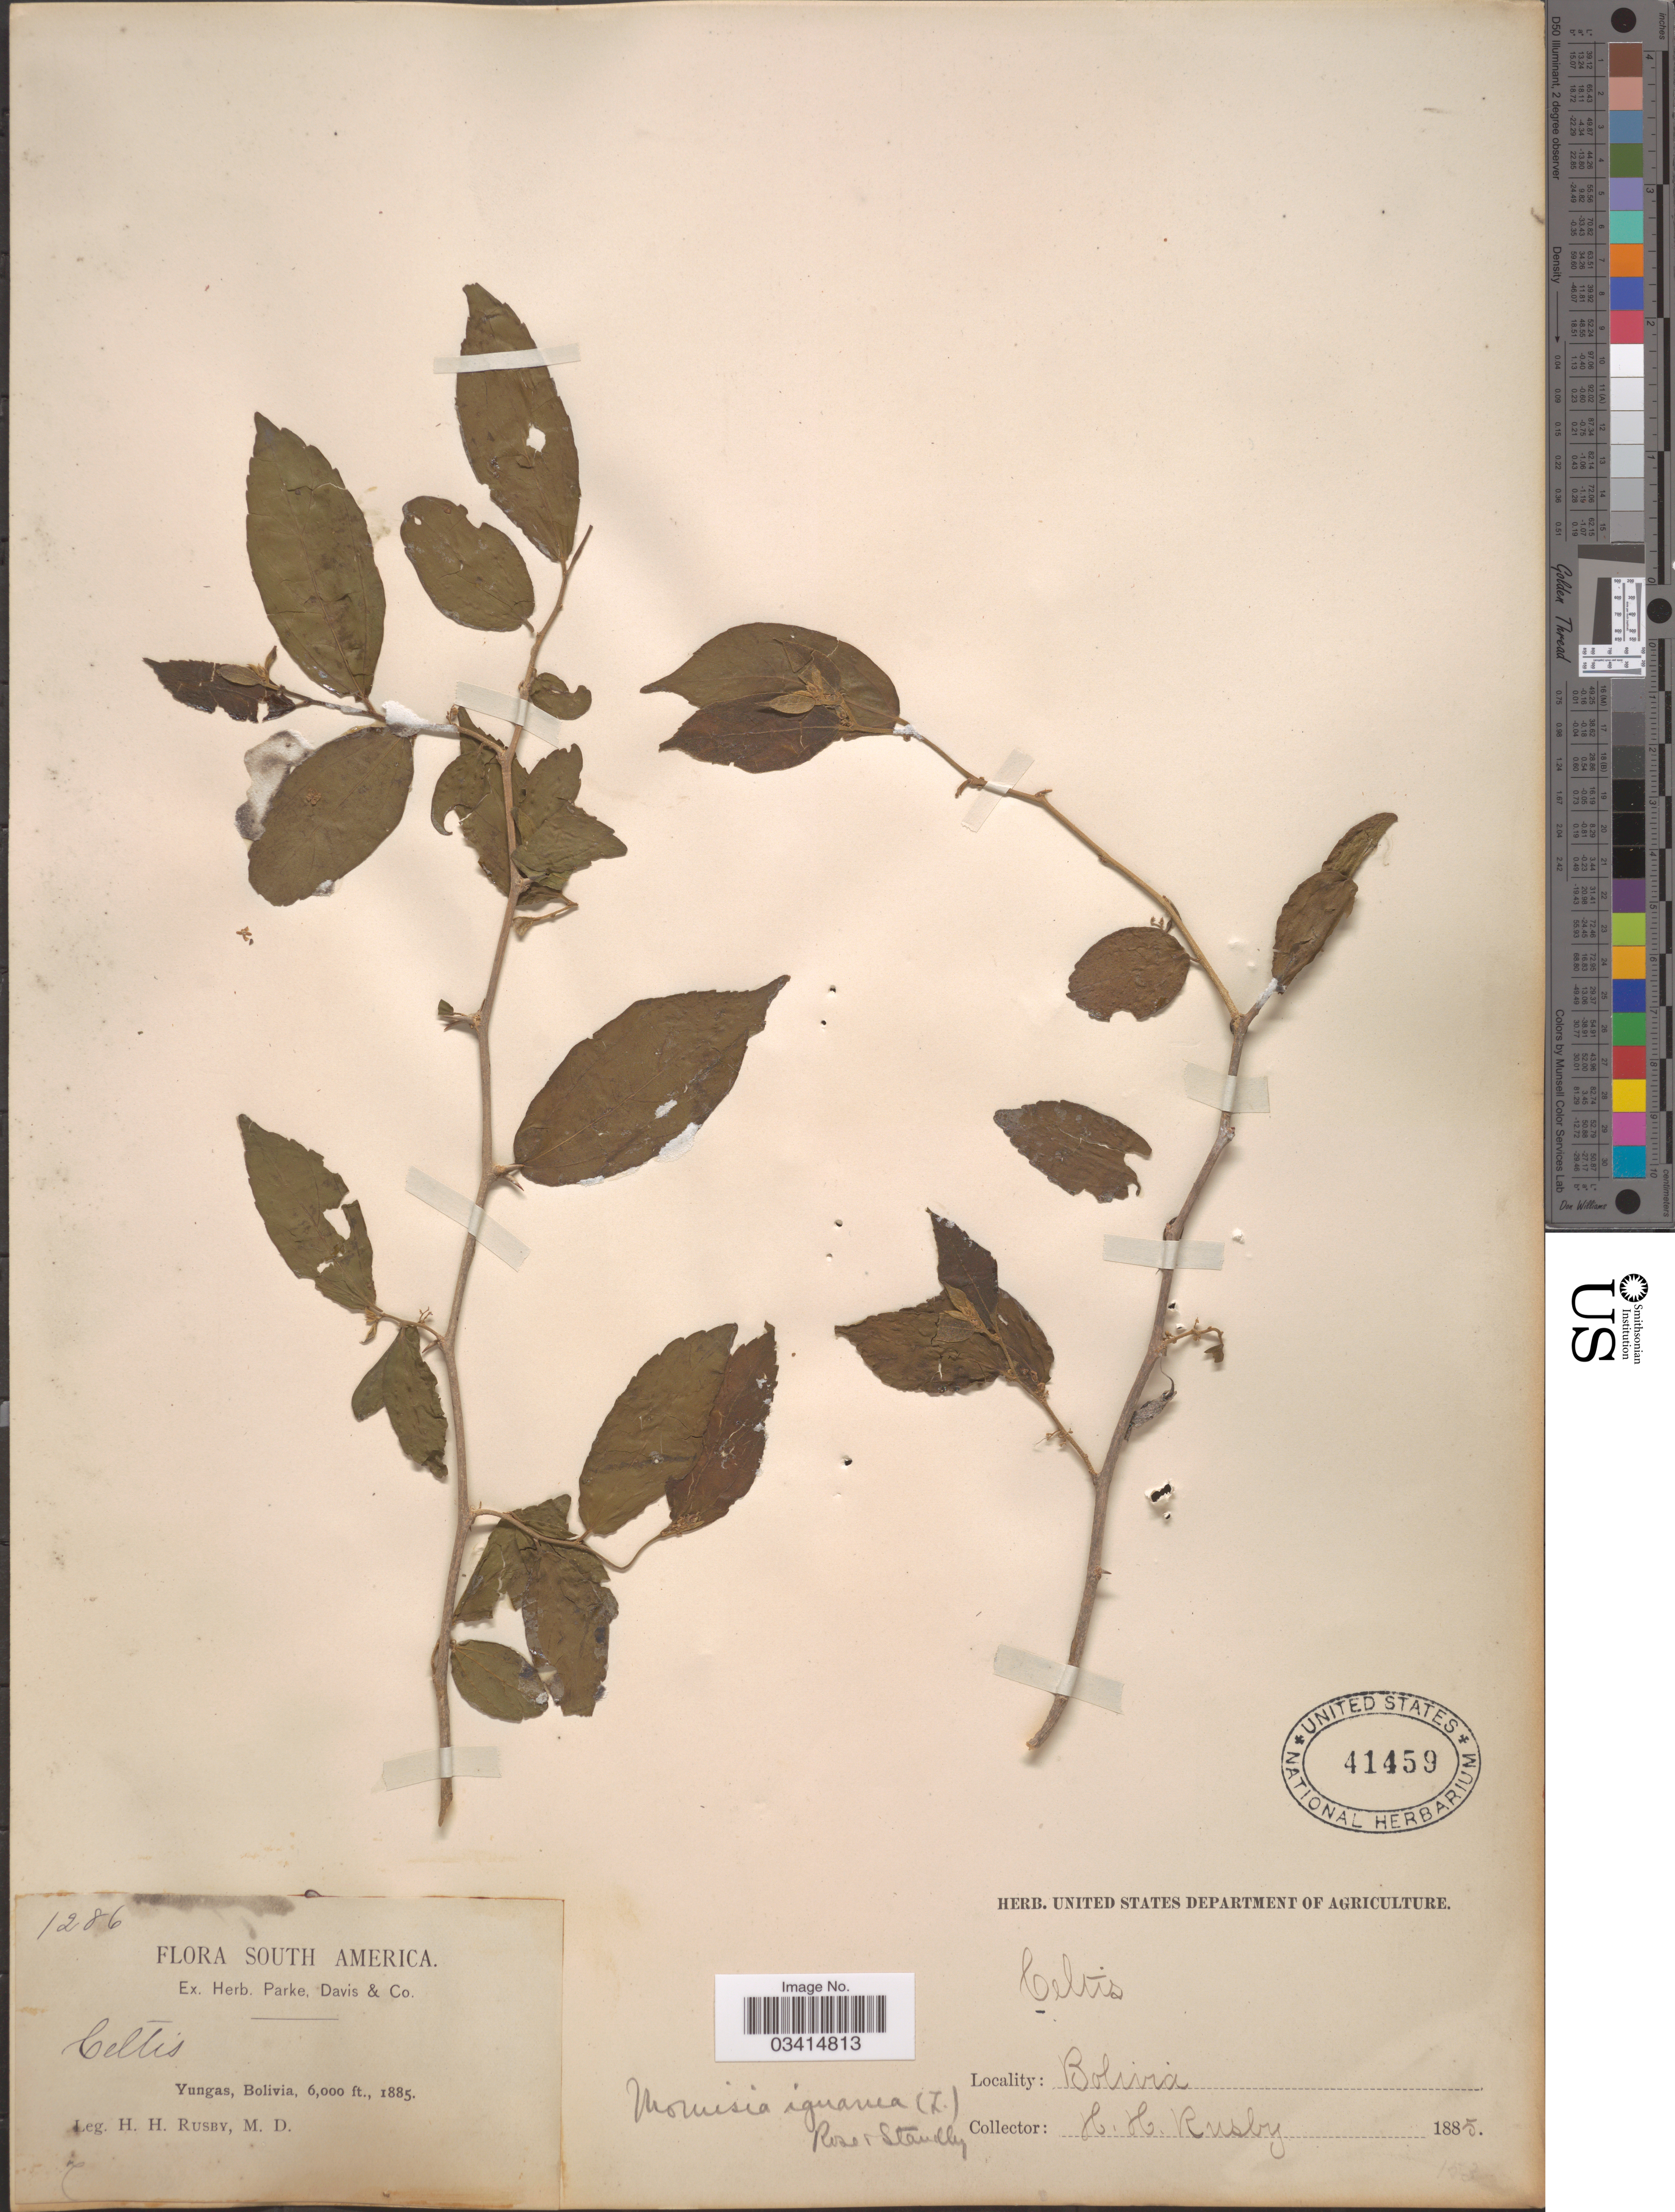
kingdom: Plantae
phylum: Tracheophyta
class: Magnoliopsida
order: Rosales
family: Cannabaceae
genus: Celtis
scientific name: Celtis iguanaea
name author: (Jacq.) Sarg.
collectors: H. H. Rusby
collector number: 1286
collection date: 1885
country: Bolivia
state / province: La Paz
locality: Yungas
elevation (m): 1829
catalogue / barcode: US 41459